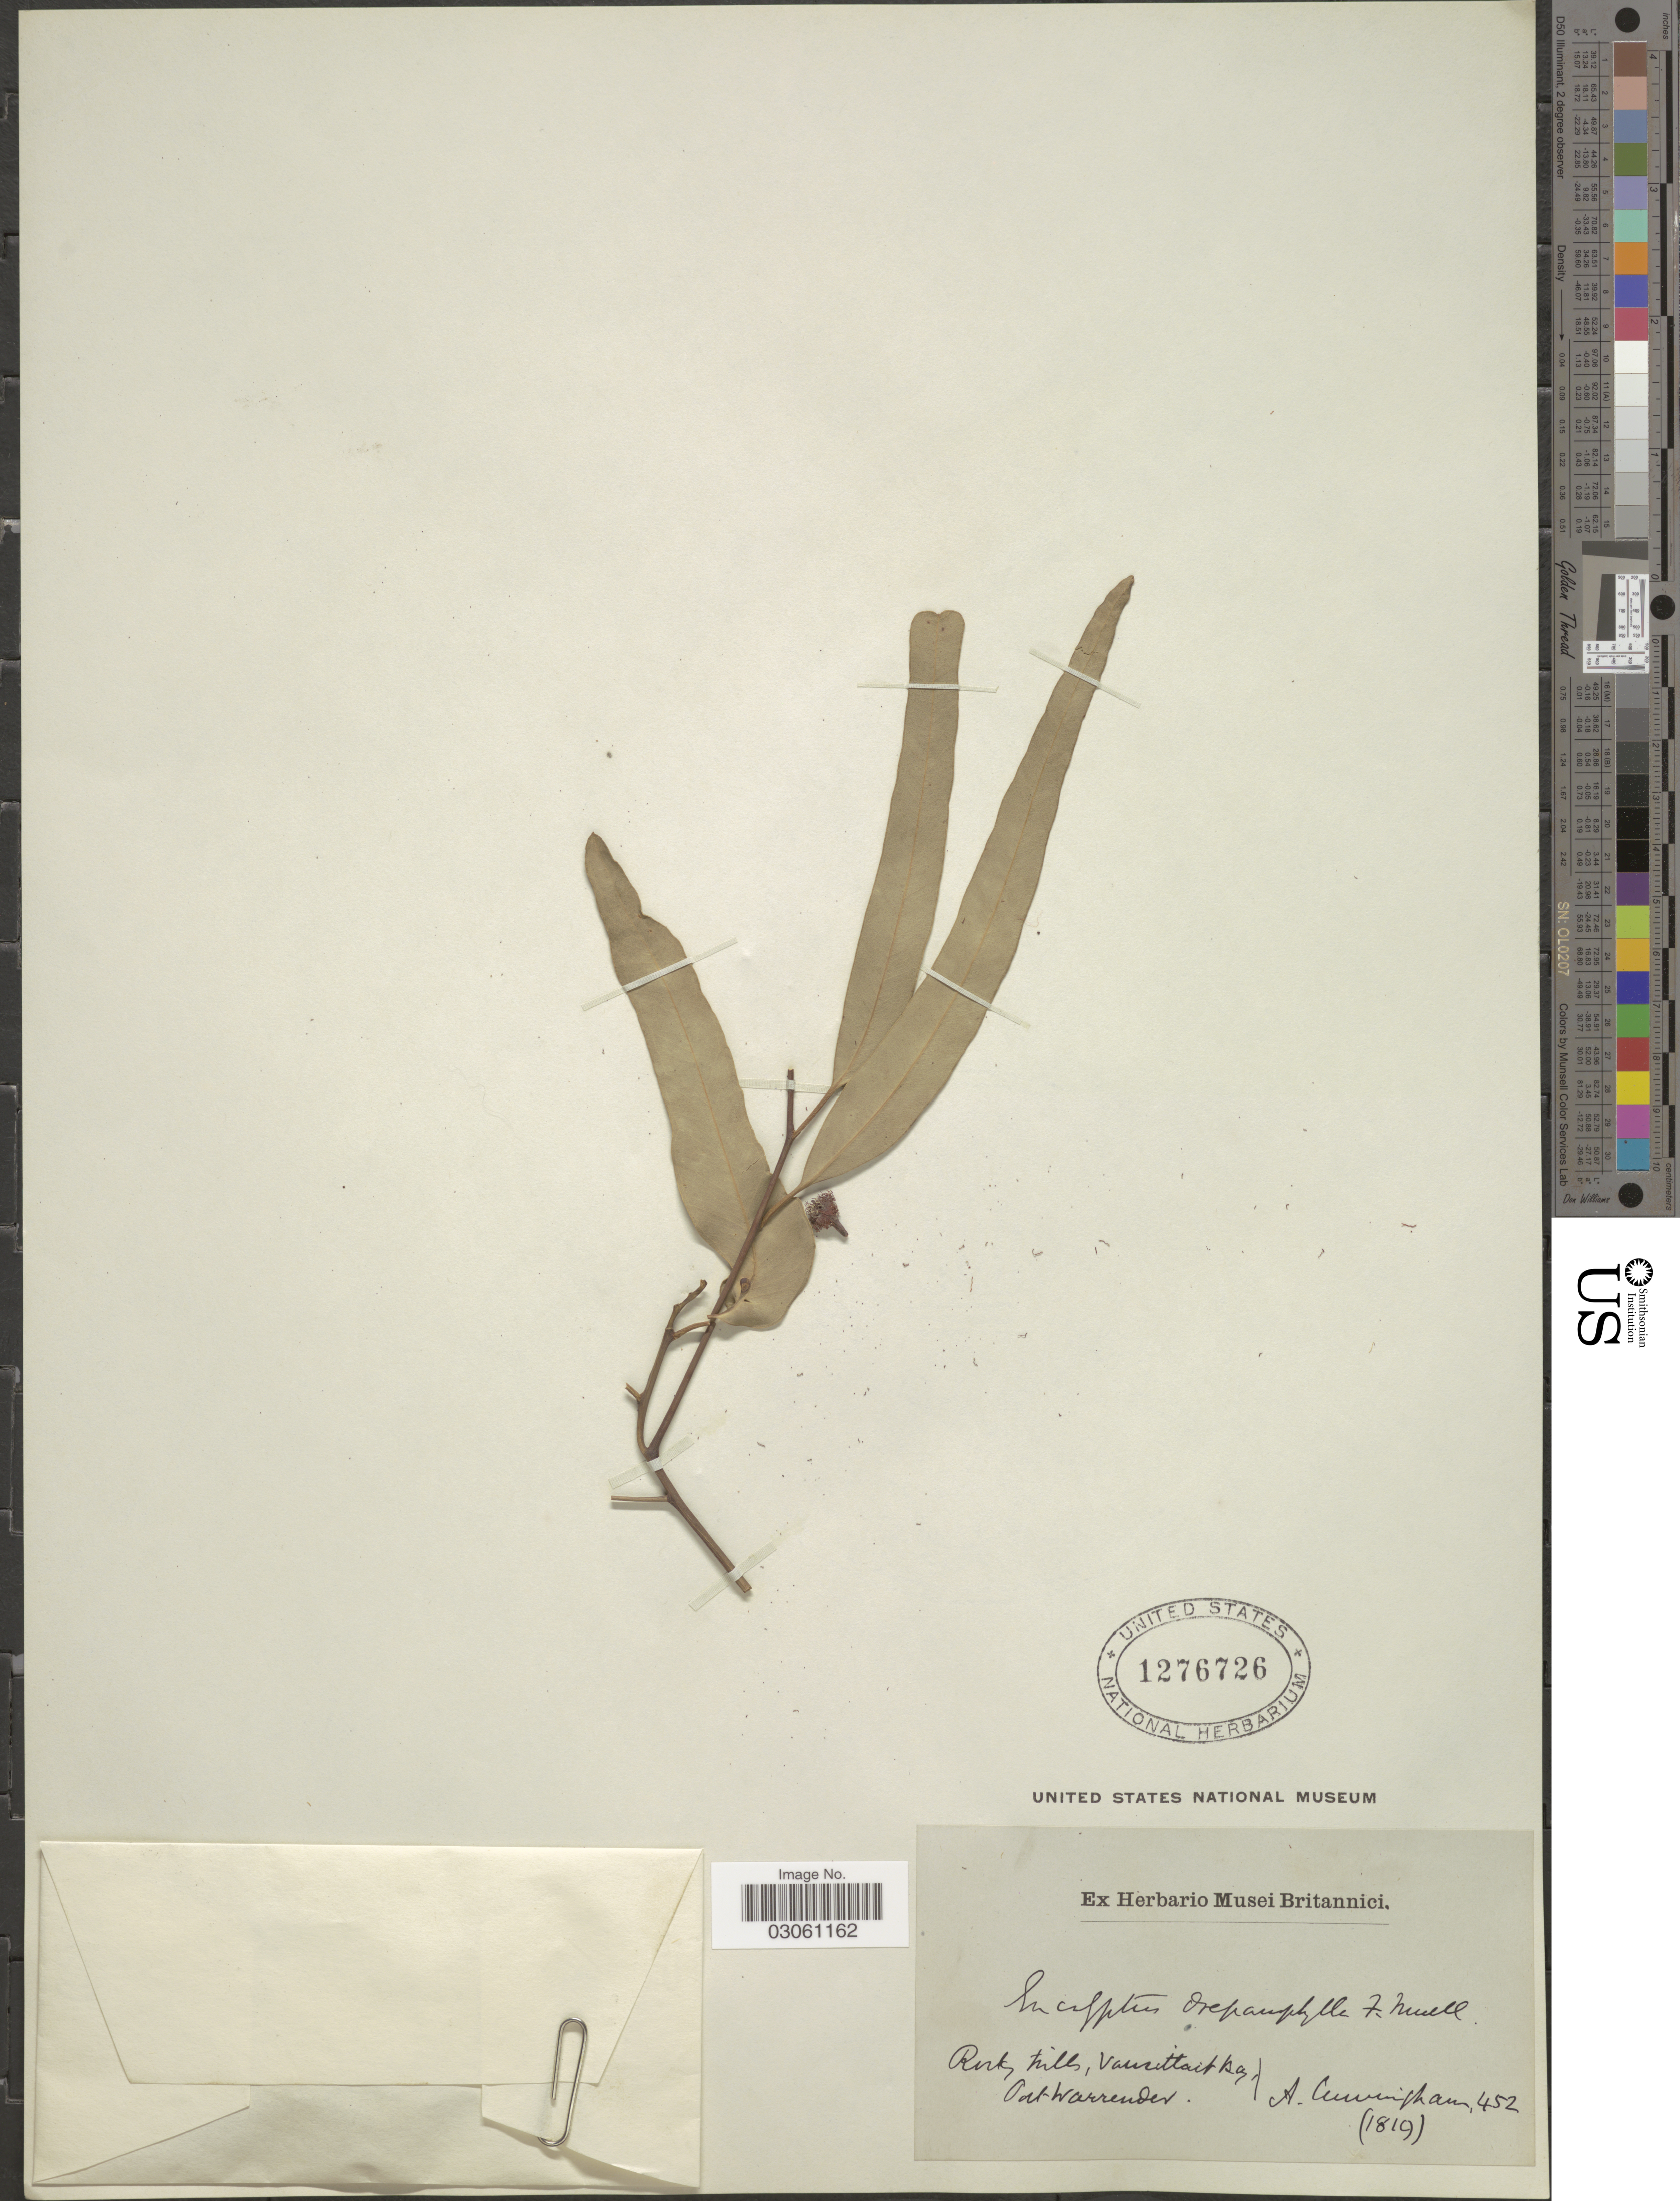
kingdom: Plantae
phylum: Tracheophyta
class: Magnoliopsida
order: Myrtales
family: Myrtaceae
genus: Eucalyptus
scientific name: Eucalyptus drepanophylla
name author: F. Muell. ex Benth.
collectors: A. Cunningham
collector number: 452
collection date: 1819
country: Australia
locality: Rocky hills, Vansittart Bay, Port Warrender.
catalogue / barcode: US 1276726